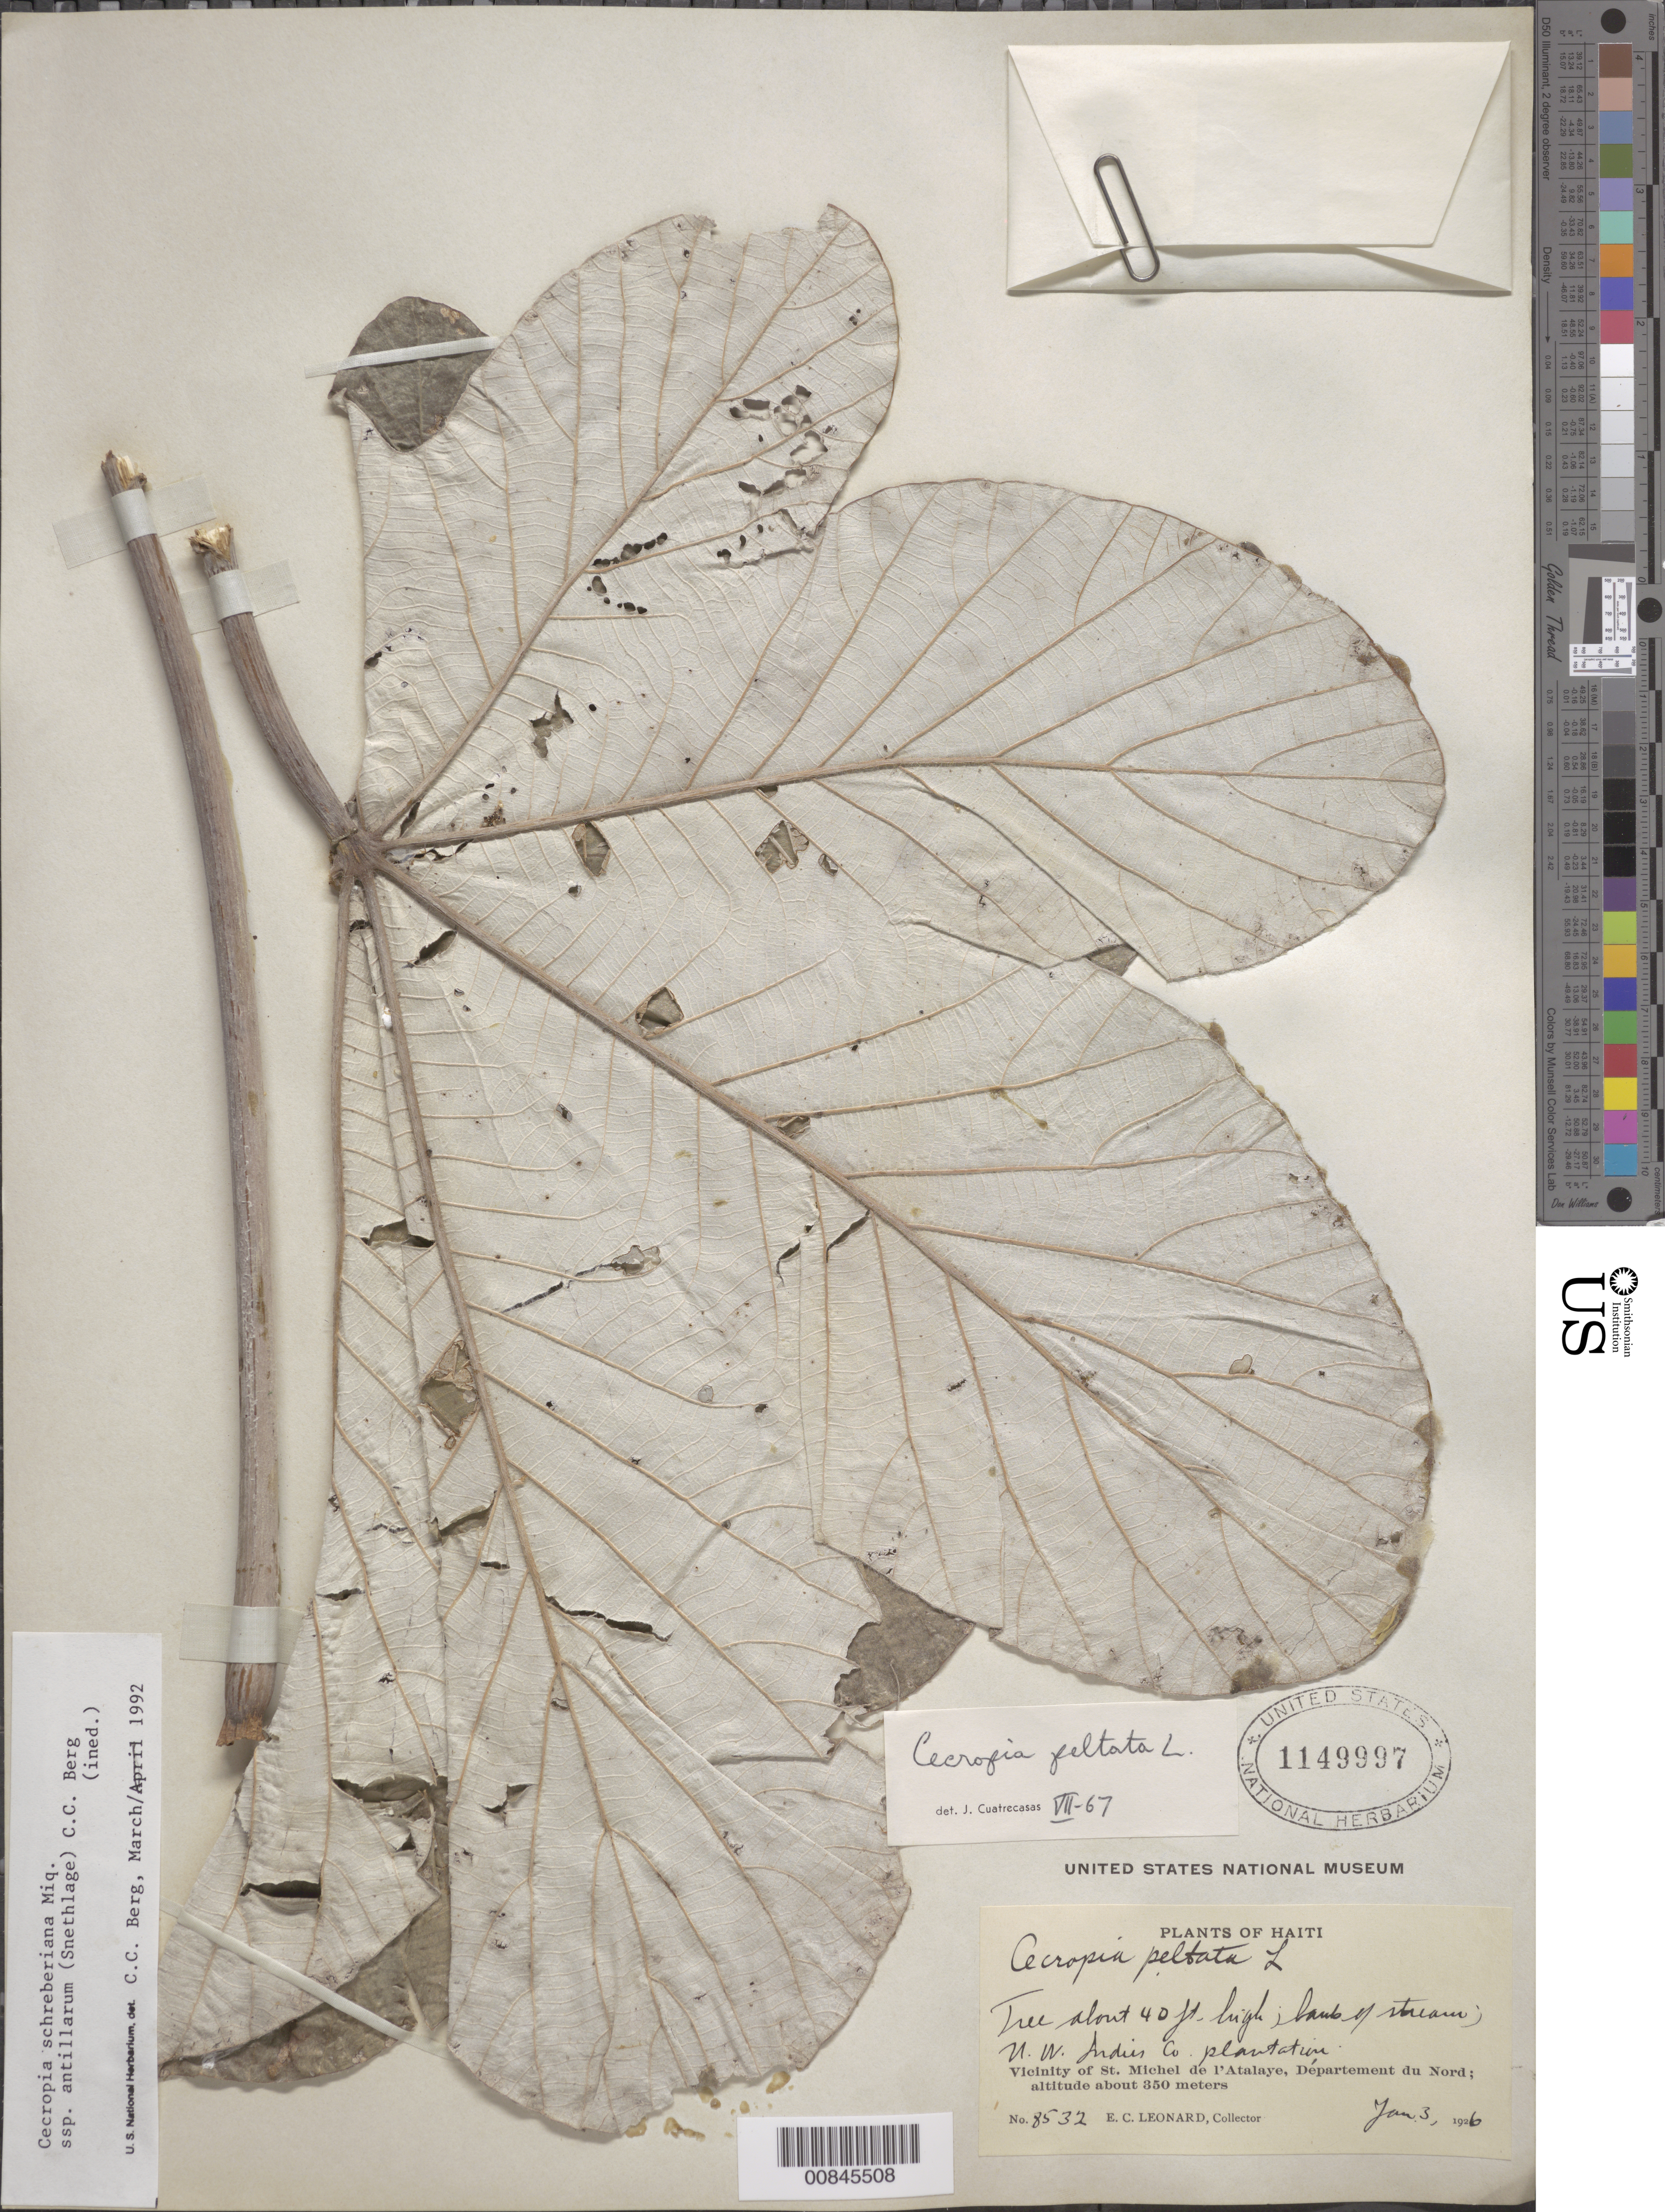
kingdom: Plantae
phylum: Tracheophyta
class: Magnoliopsida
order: Rosales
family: Urticaceae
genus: Cecropia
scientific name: Cecropia schreberiana subsp. antillarum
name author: (Snethl.) C.C. Berg & P. Franco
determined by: Berg, C. C.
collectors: E. C. Leonard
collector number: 8532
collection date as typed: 03 Jan 1926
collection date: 1926-01-03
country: Haiti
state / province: Nord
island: Hispaniola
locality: Vicinity of St. Michel de l'Atalaye. U.W. Indies Co. plantation.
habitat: Bank of stream.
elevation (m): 350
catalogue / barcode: US 1149997